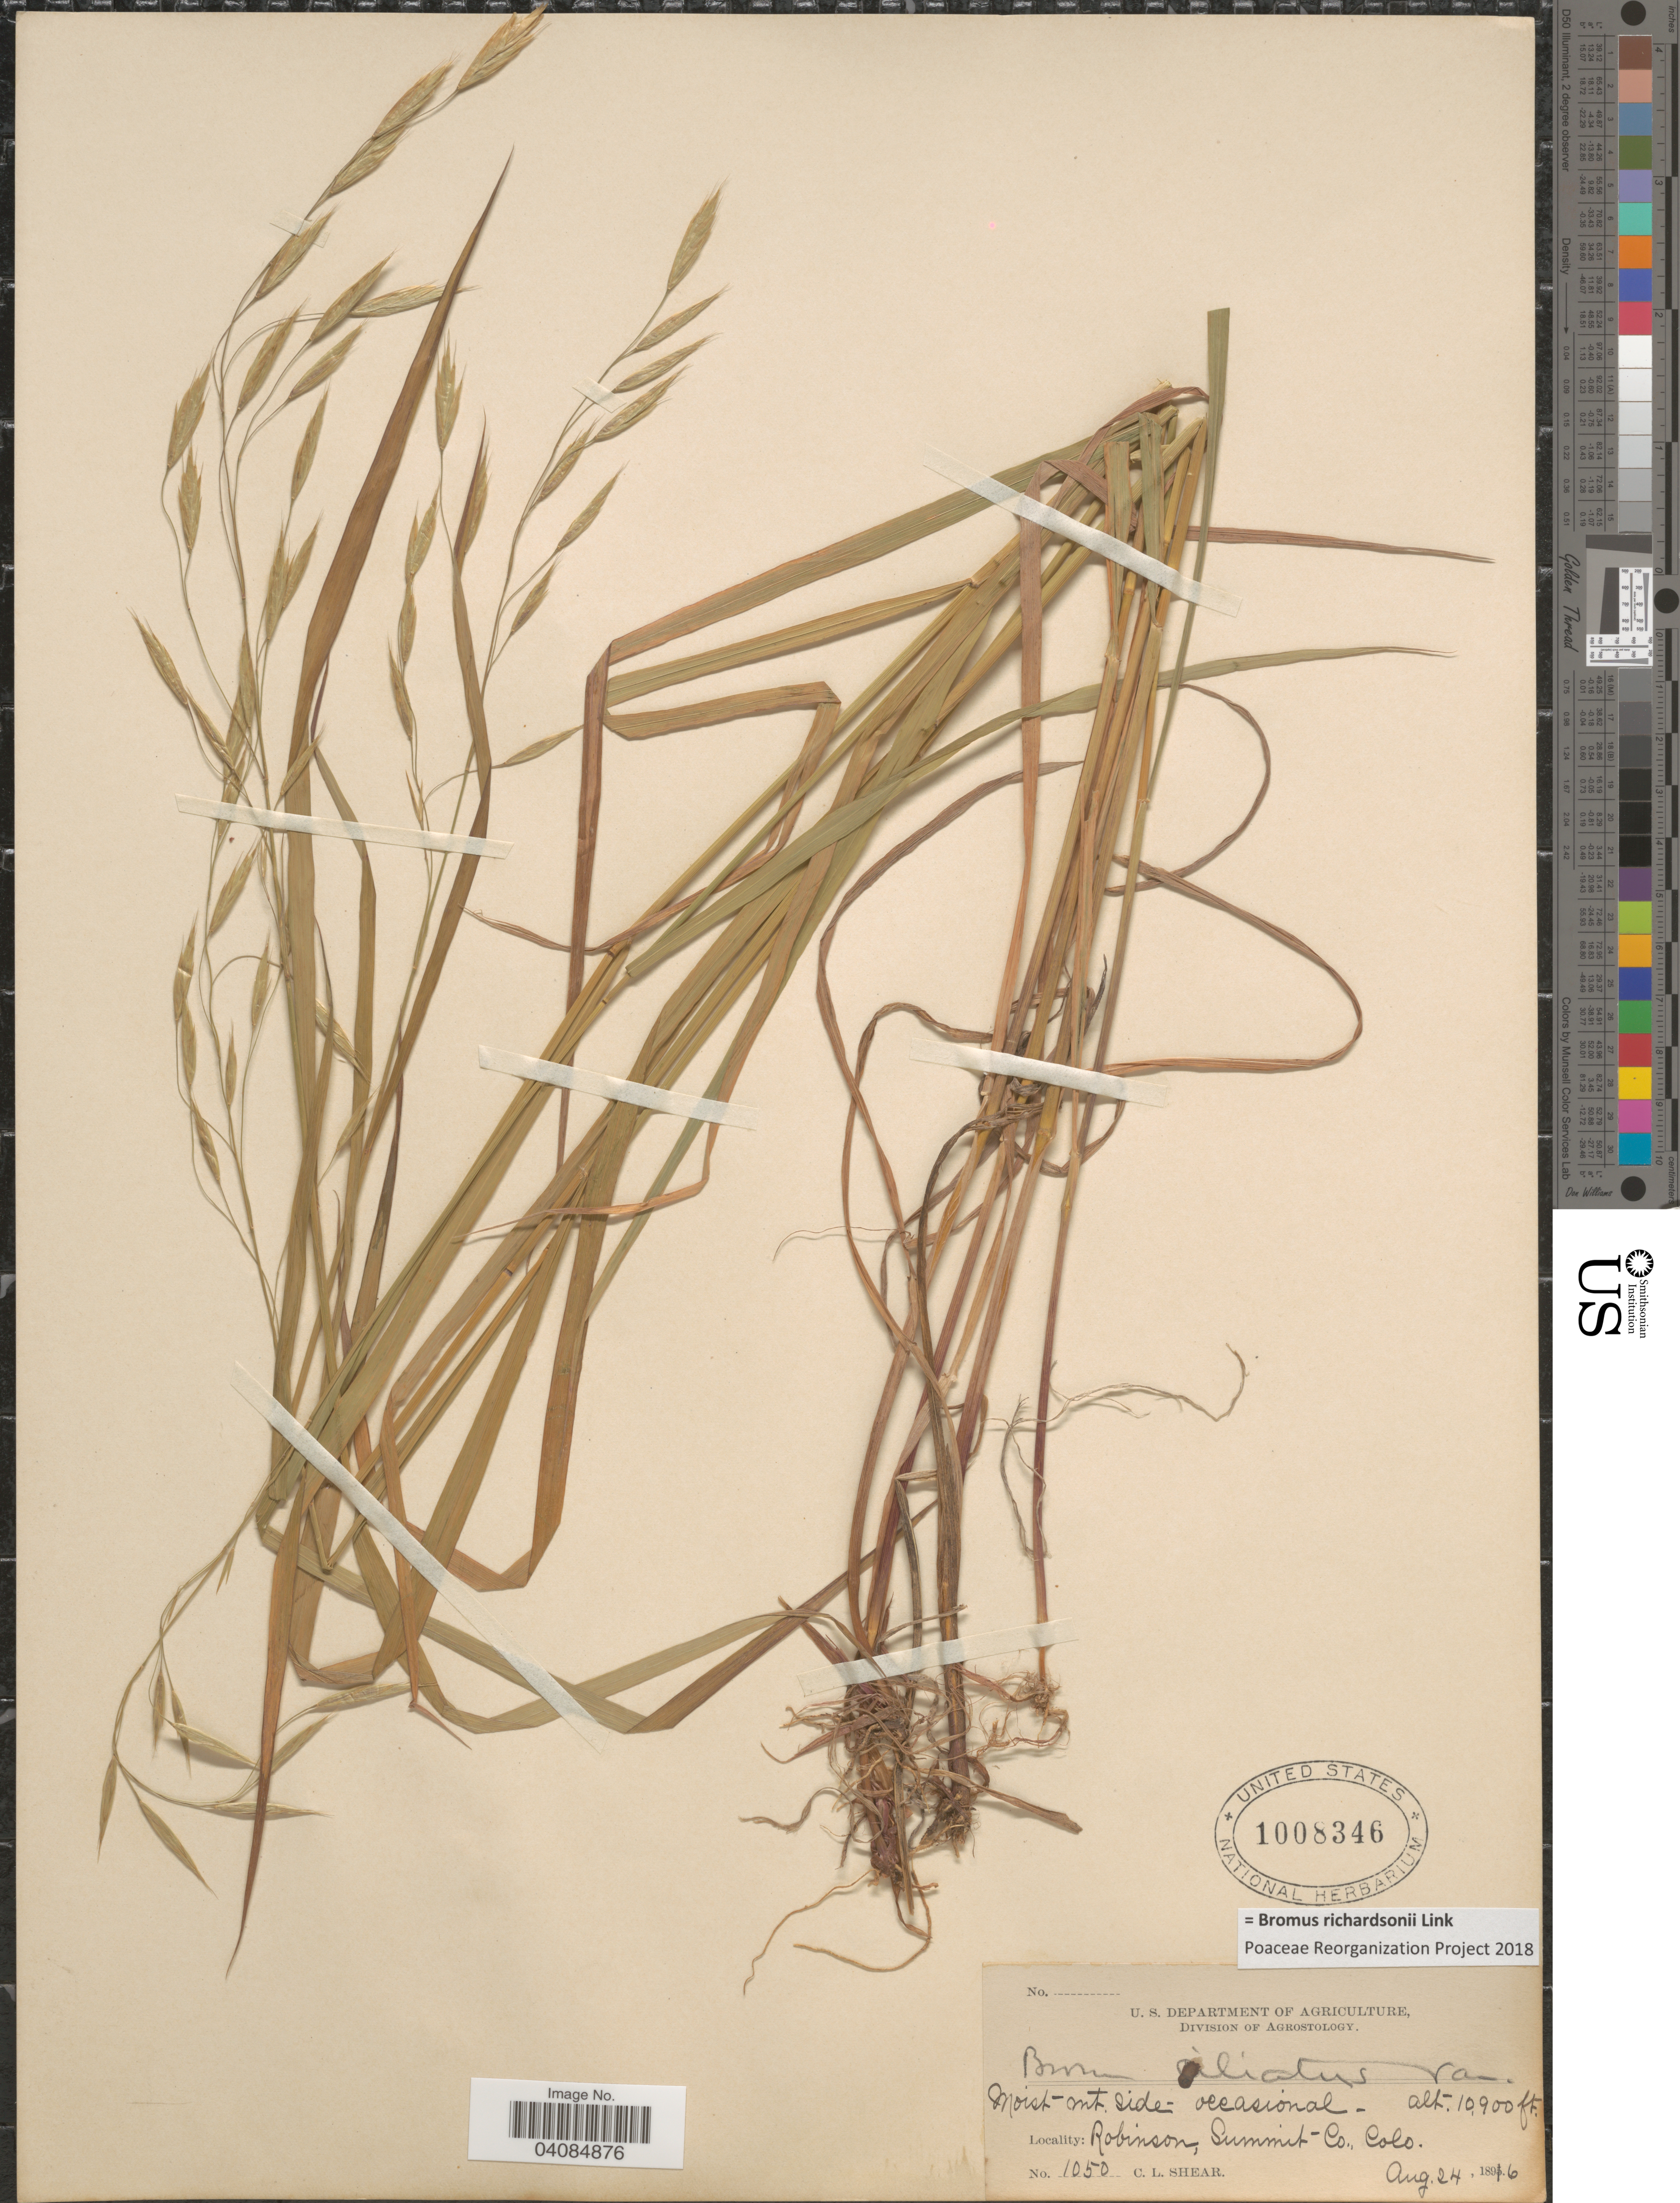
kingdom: Plantae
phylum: Tracheophyta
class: Liliopsida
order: Poales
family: Poaceae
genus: Bromus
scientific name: Bromus racemosus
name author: L.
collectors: C. L. Shear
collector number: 1050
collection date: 1896-08-24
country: United States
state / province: Colorado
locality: Moist - mt. side occasional. Robinson, Summit Co.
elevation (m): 3322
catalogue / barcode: US 1008346